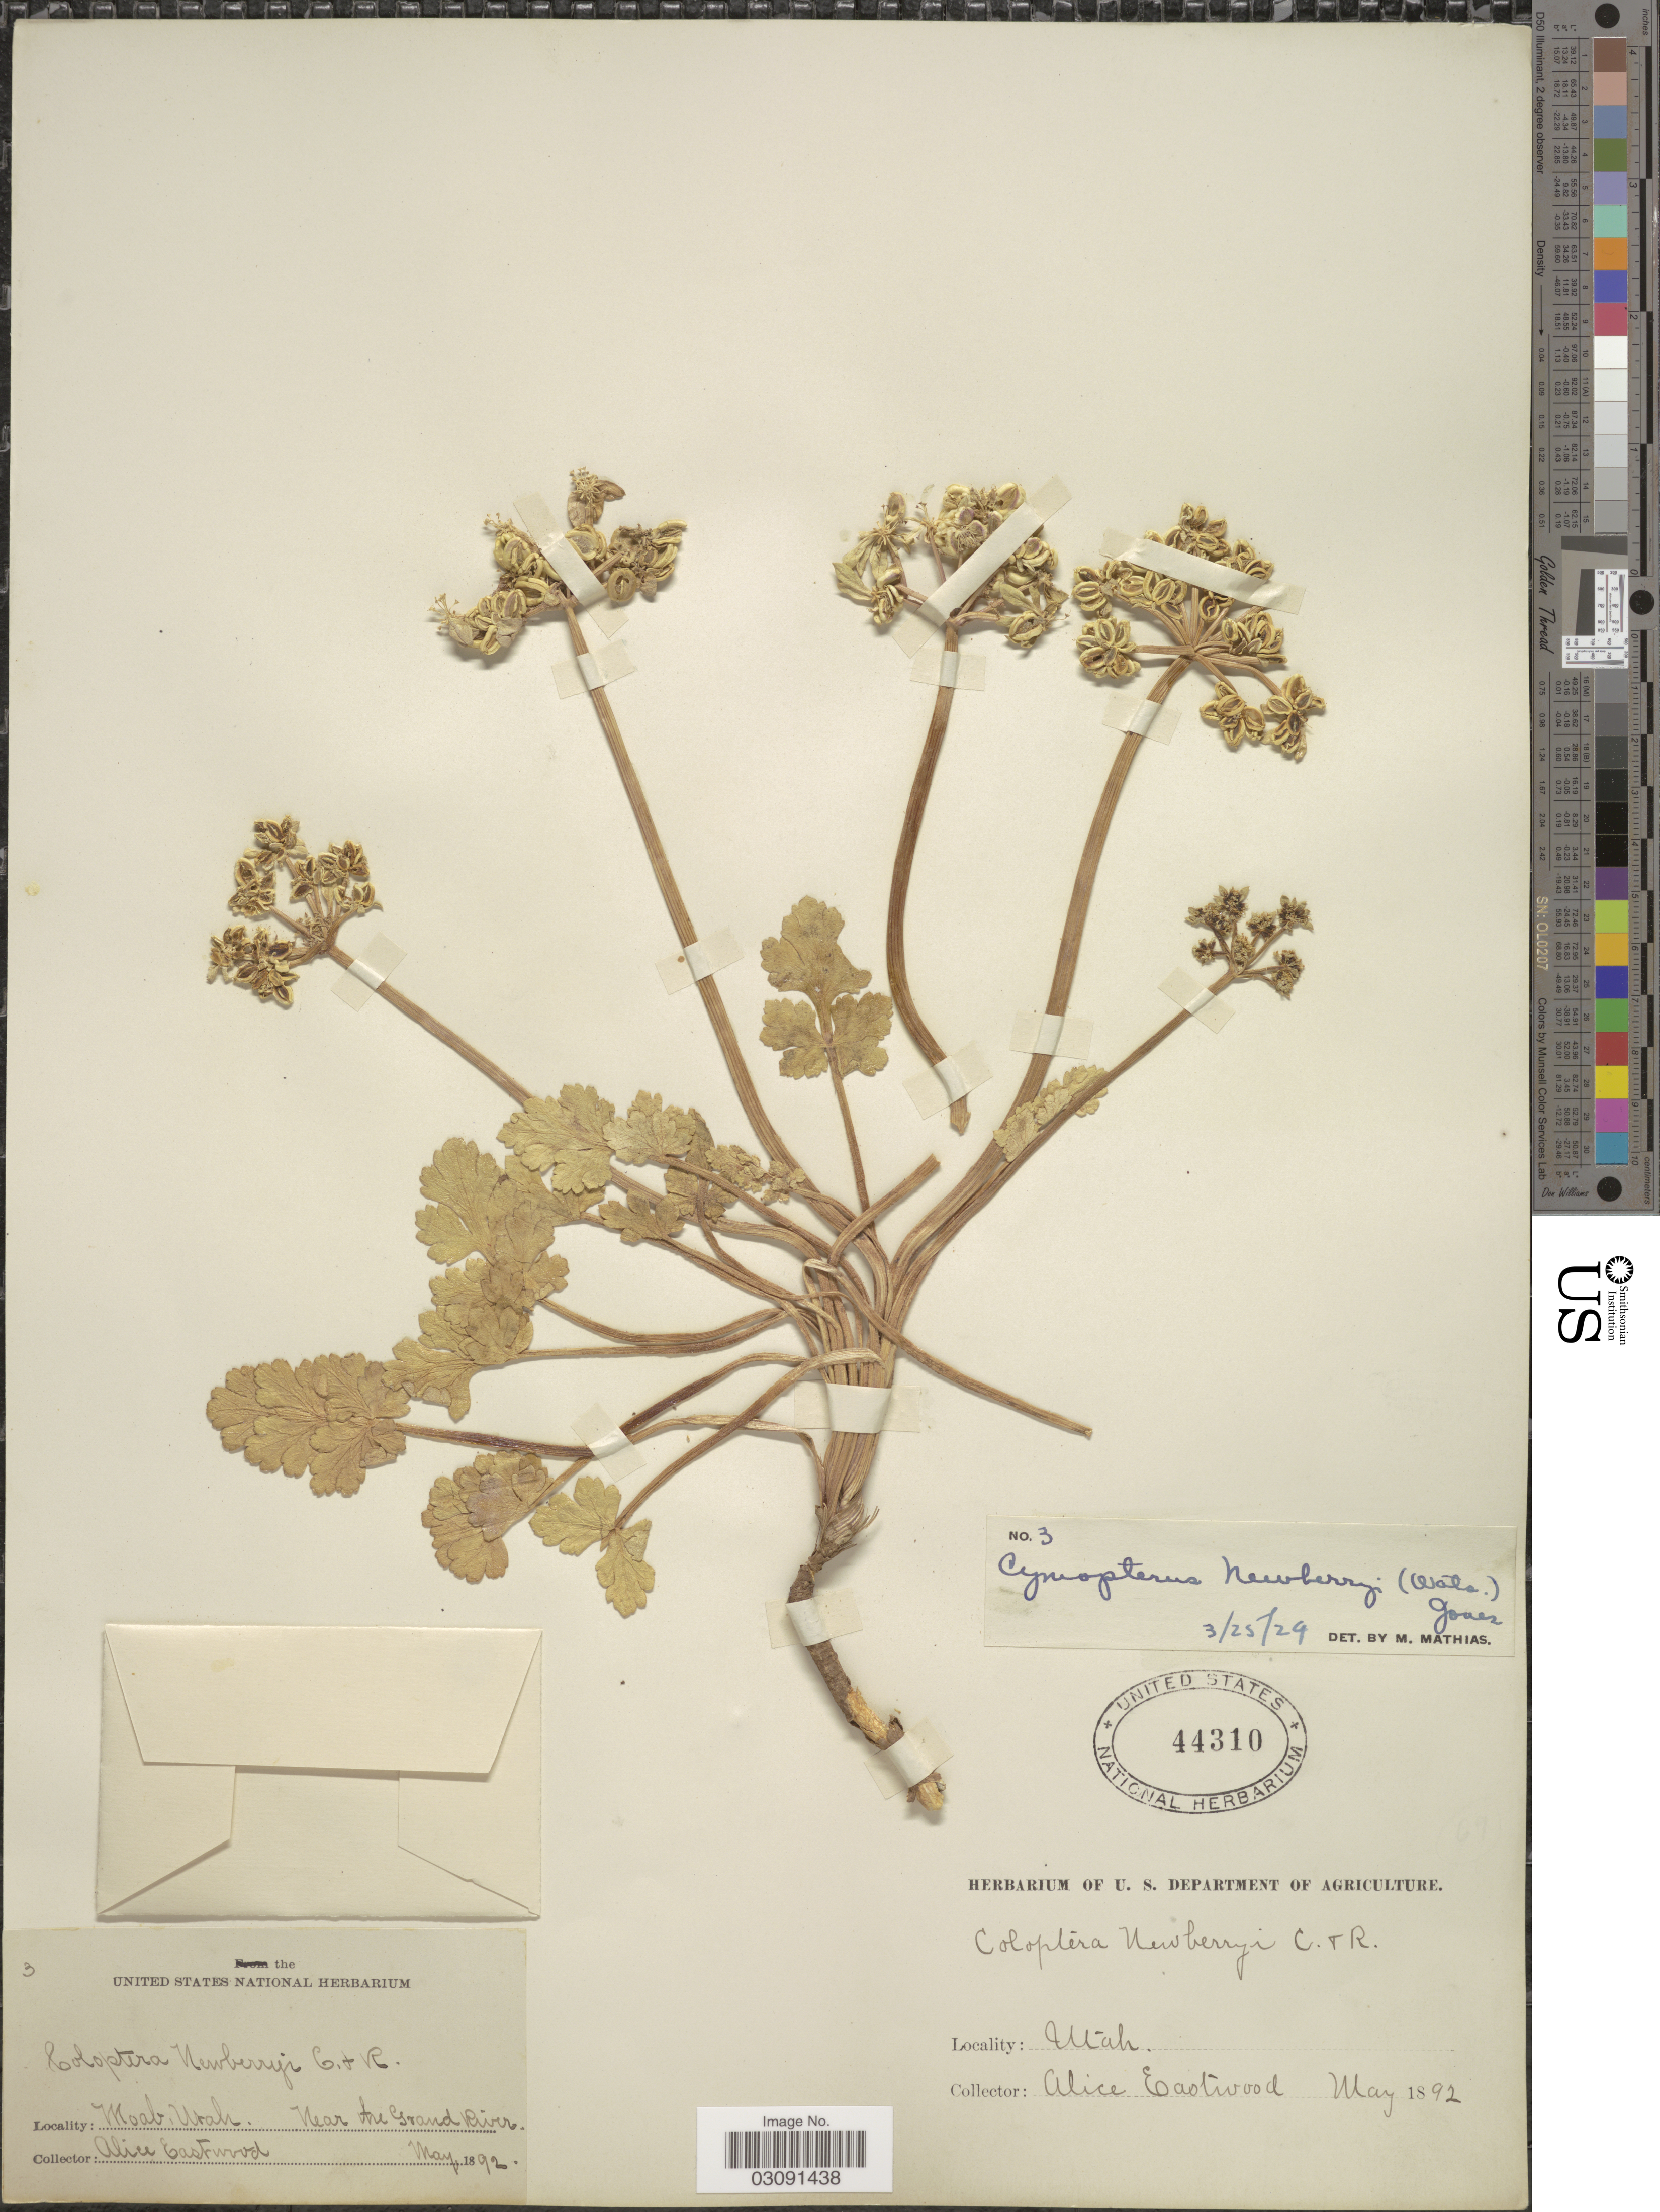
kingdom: Plantae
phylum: Tracheophyta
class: Magnoliopsida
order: Apiales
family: Apiaceae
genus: Cymopterus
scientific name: Cymopterus newberryi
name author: (S. Watson) M.E. Jones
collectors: A. Eastwood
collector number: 3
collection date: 1892-05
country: United States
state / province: Utah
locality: Moab, Near the Grand River.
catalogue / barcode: US 44310